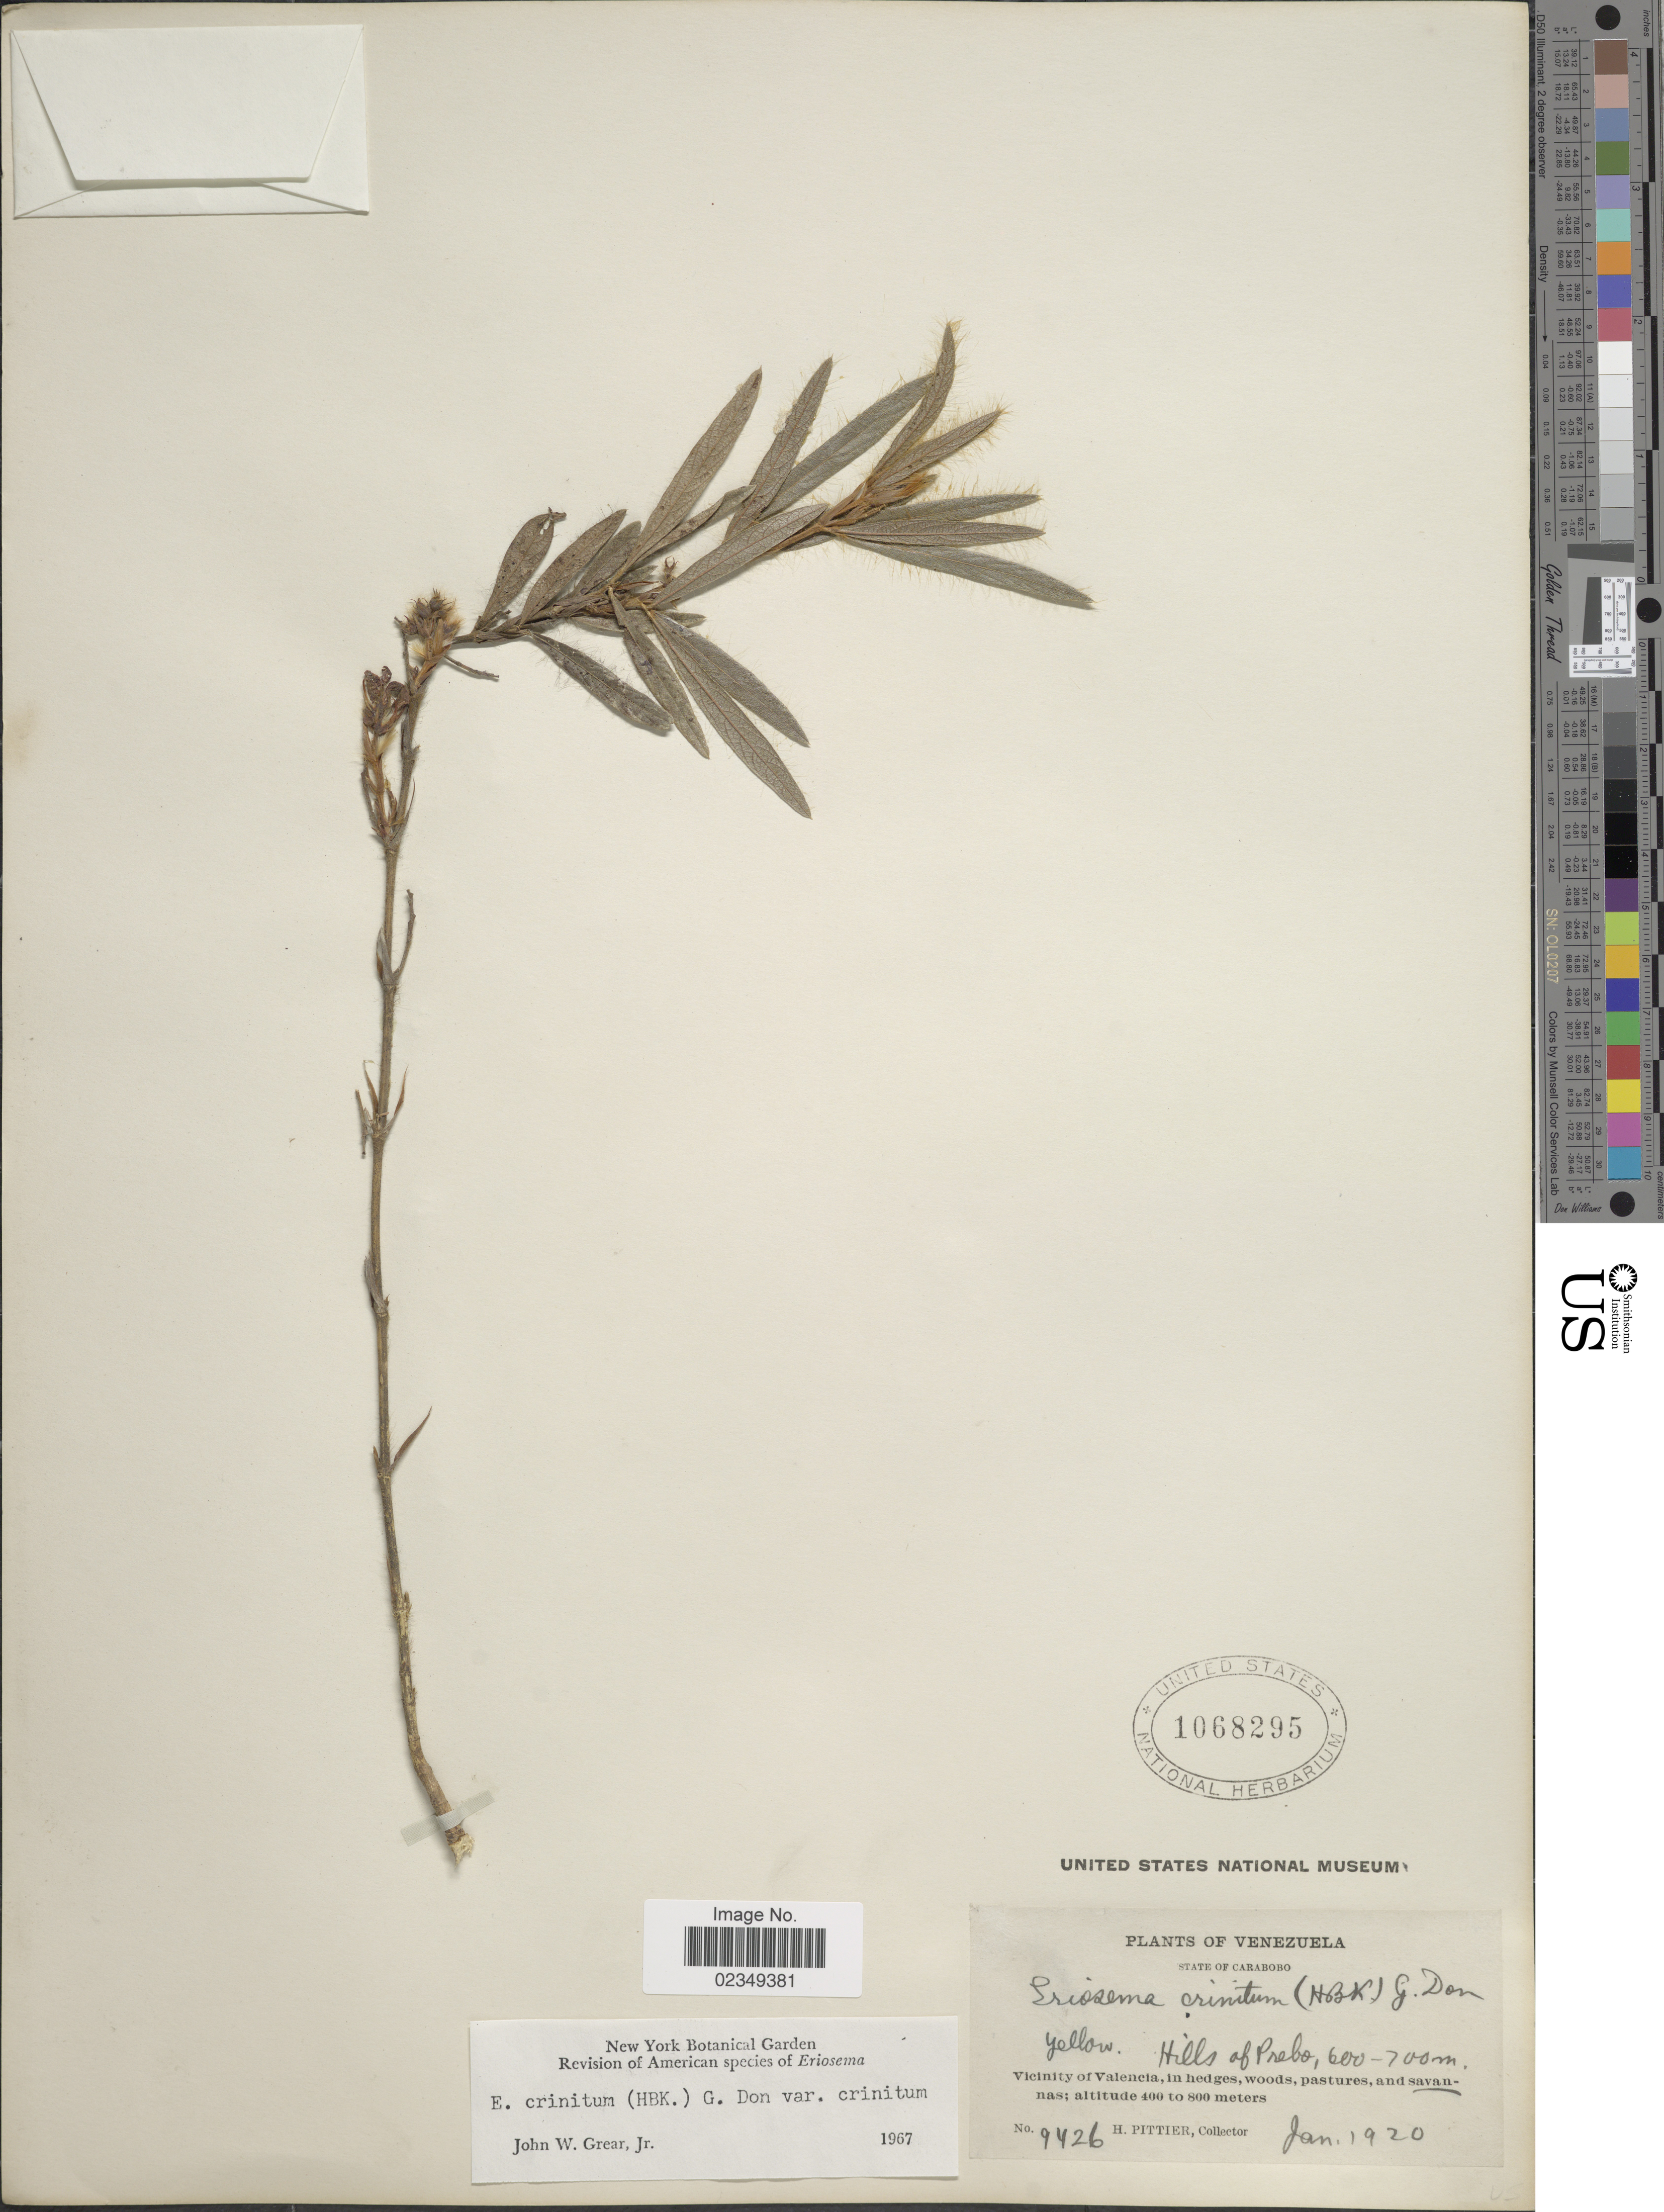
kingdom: Plantae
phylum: Tracheophyta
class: Magnoliopsida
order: Fabales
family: Fabaceae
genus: Eriosema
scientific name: Eriosema crinitum var. crinitum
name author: (Kunth) G. Don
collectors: H. F. Pittier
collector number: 9426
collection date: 1920-01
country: Venezuela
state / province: Carabobo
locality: Vicinity of Valencia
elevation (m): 400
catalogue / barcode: US 1068295